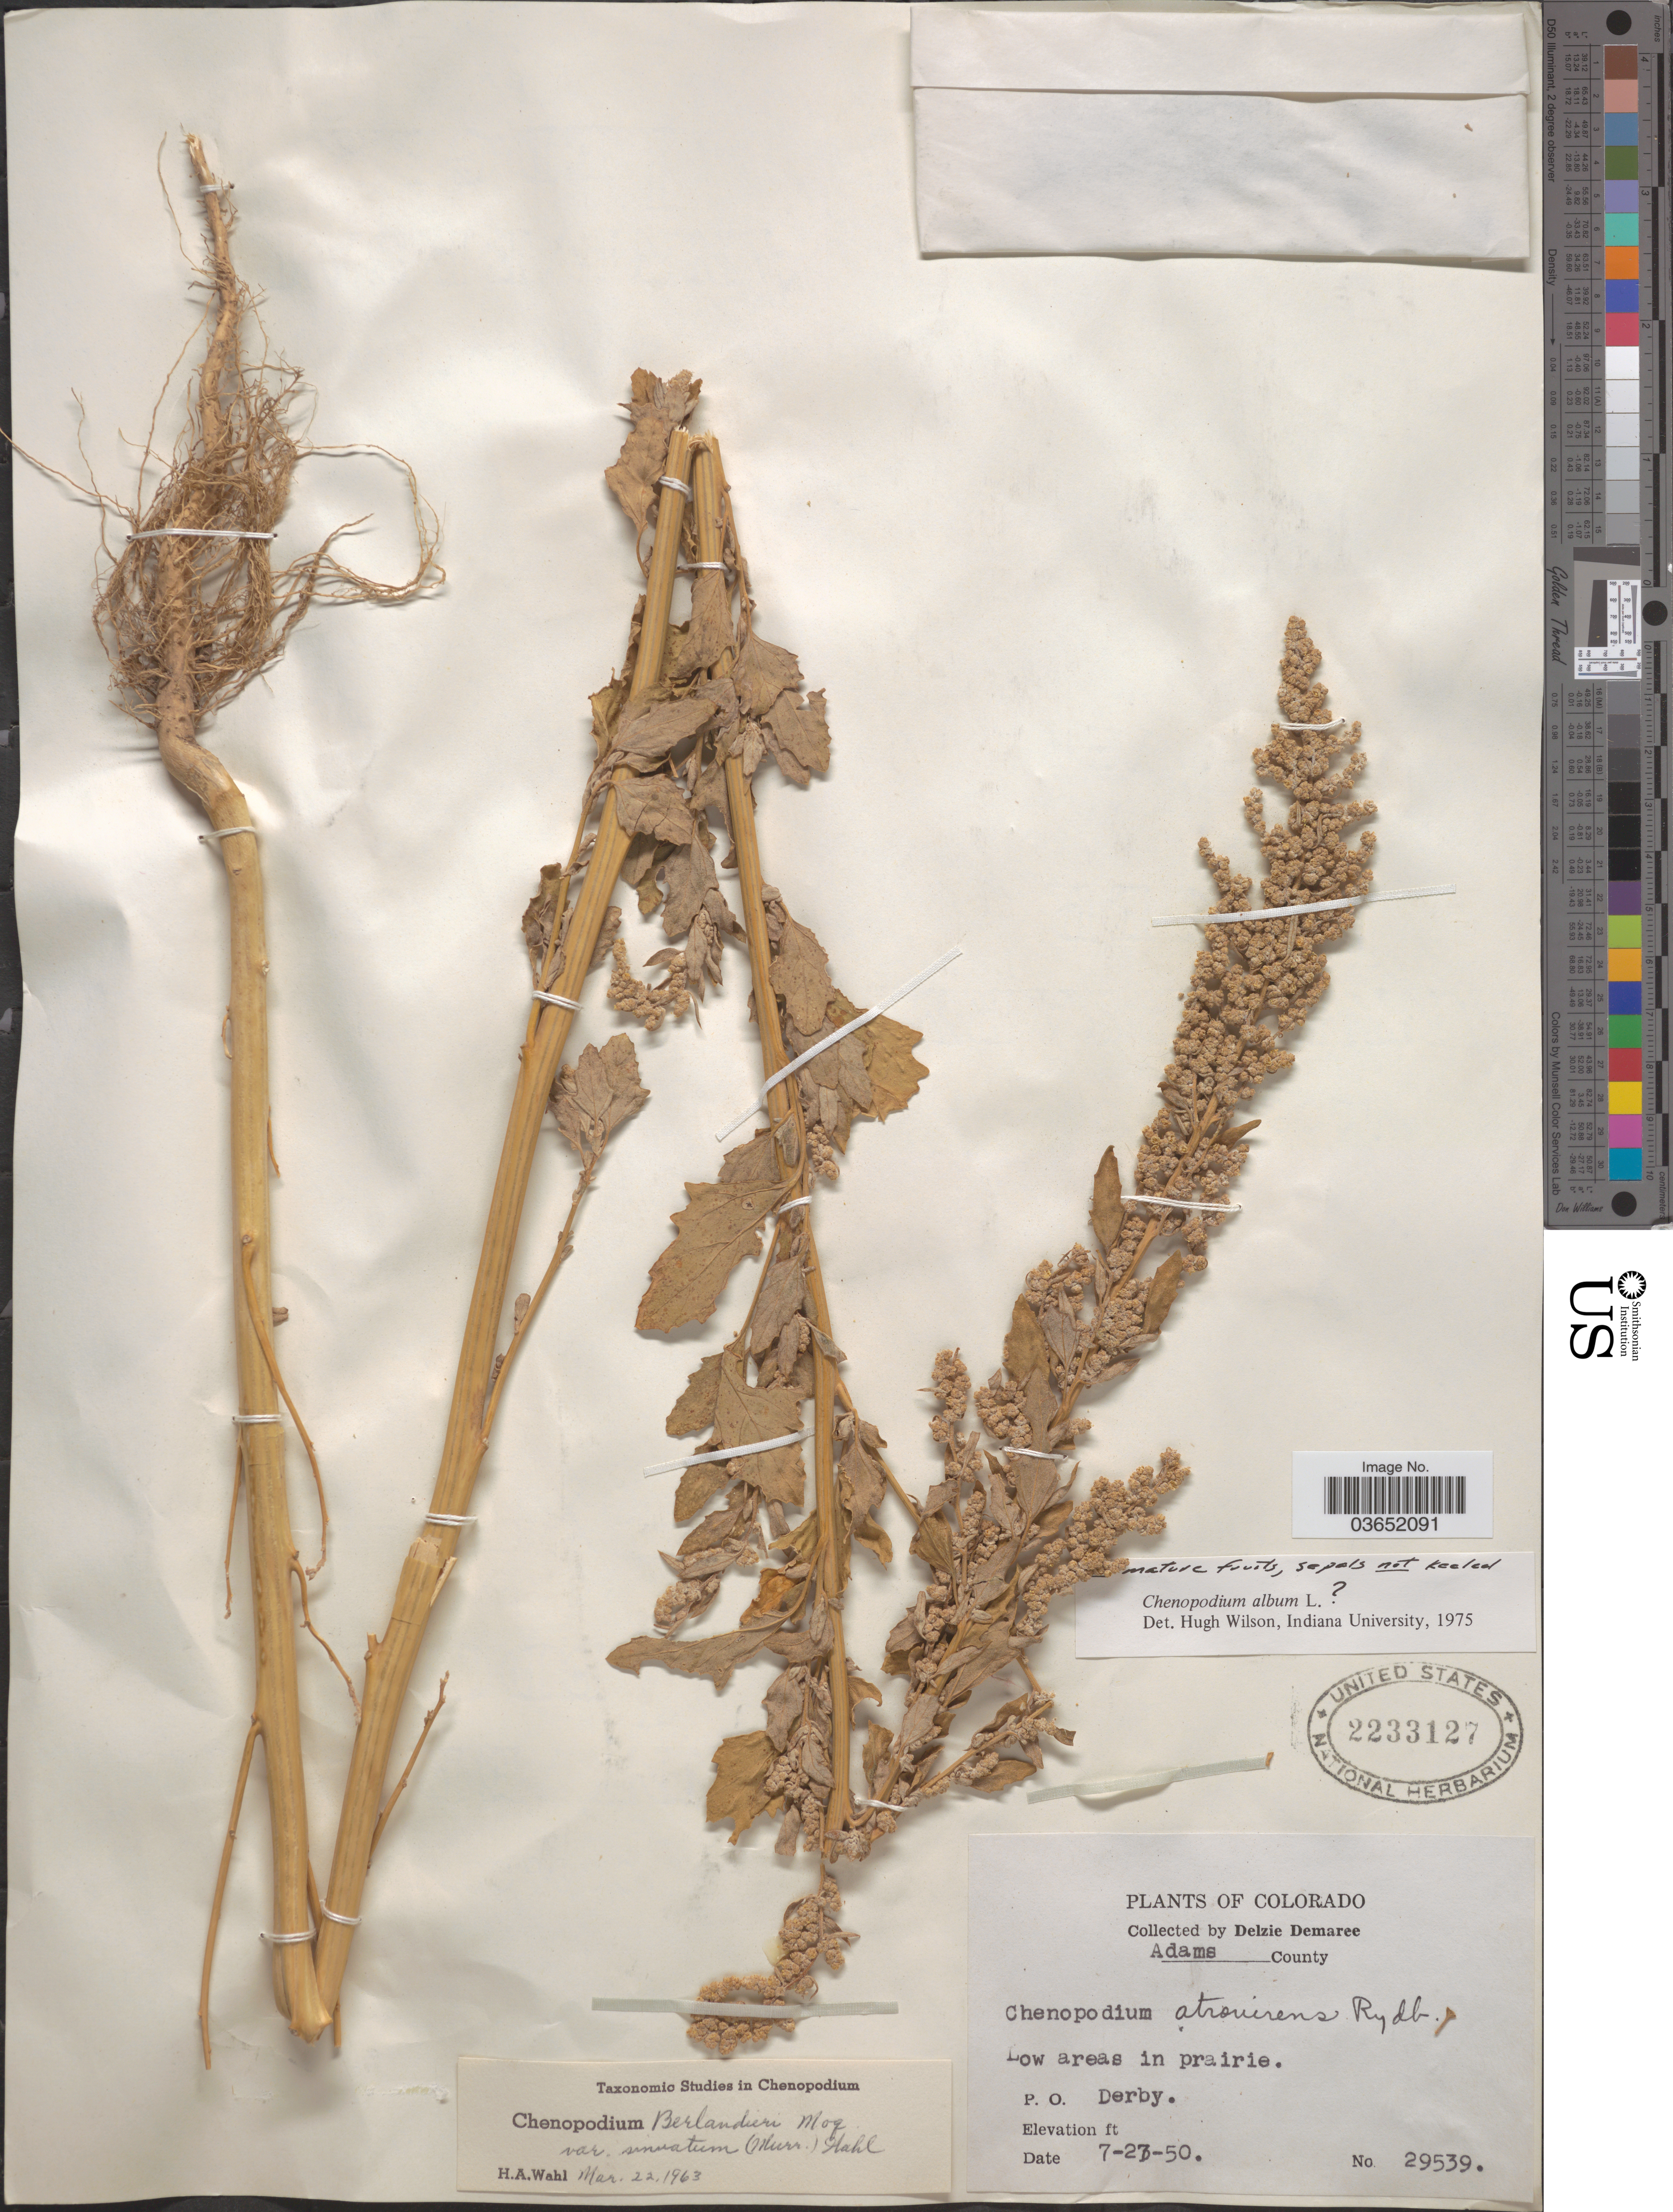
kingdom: Plantae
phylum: Tracheophyta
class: Magnoliopsida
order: Caryophyllales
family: Amaranthaceae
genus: Chenopodium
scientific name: Chenopodium album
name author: L.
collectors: D. Demaree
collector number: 29539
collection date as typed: Transcribed d/m/y: 27/7/50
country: United States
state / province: Colorado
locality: Adams County. P. O. Derby.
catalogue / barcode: US 2233127